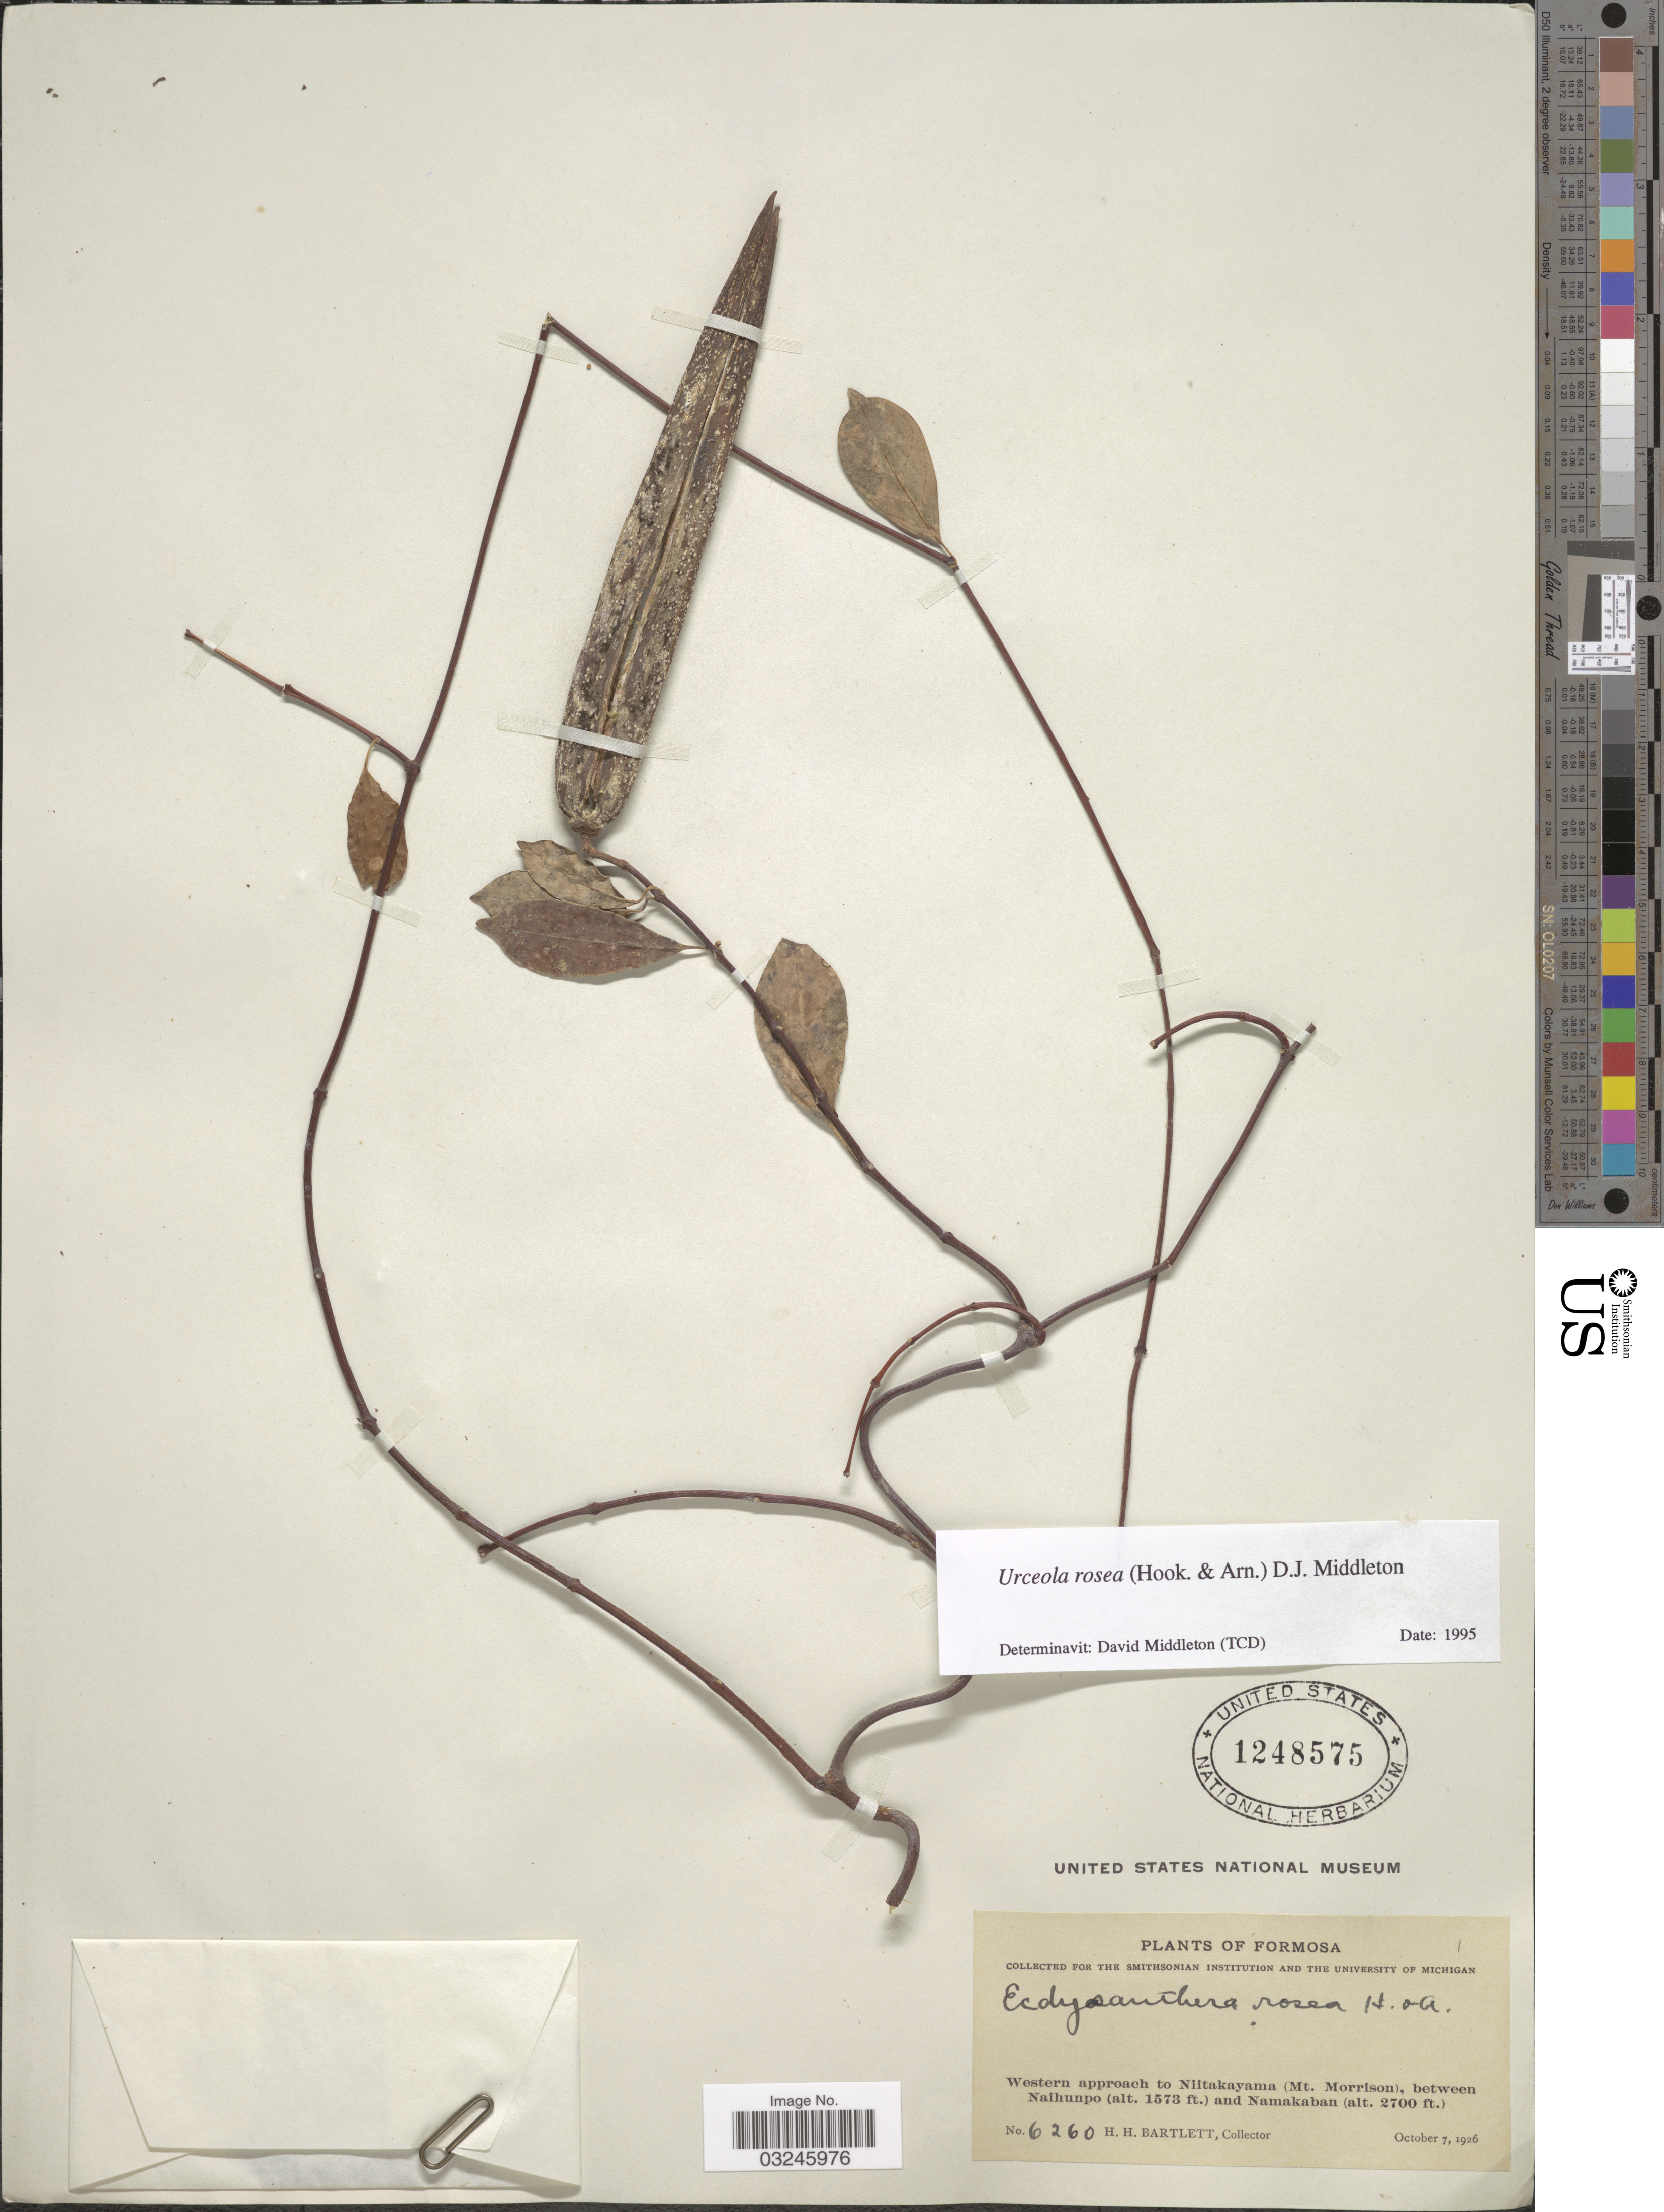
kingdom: Plantae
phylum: Tracheophyta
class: Magnoliopsida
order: Gentianales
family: Apocynaceae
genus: Urceola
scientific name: Urceola rosea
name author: Hook. & Arn.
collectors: H. H. Bartlett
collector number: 6260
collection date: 1926-10-07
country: Taiwan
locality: Formosa, Western approach to Niitakayama (Mt. Morrison), between Naihunpo and Namakaban).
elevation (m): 479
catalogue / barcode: US 1248575